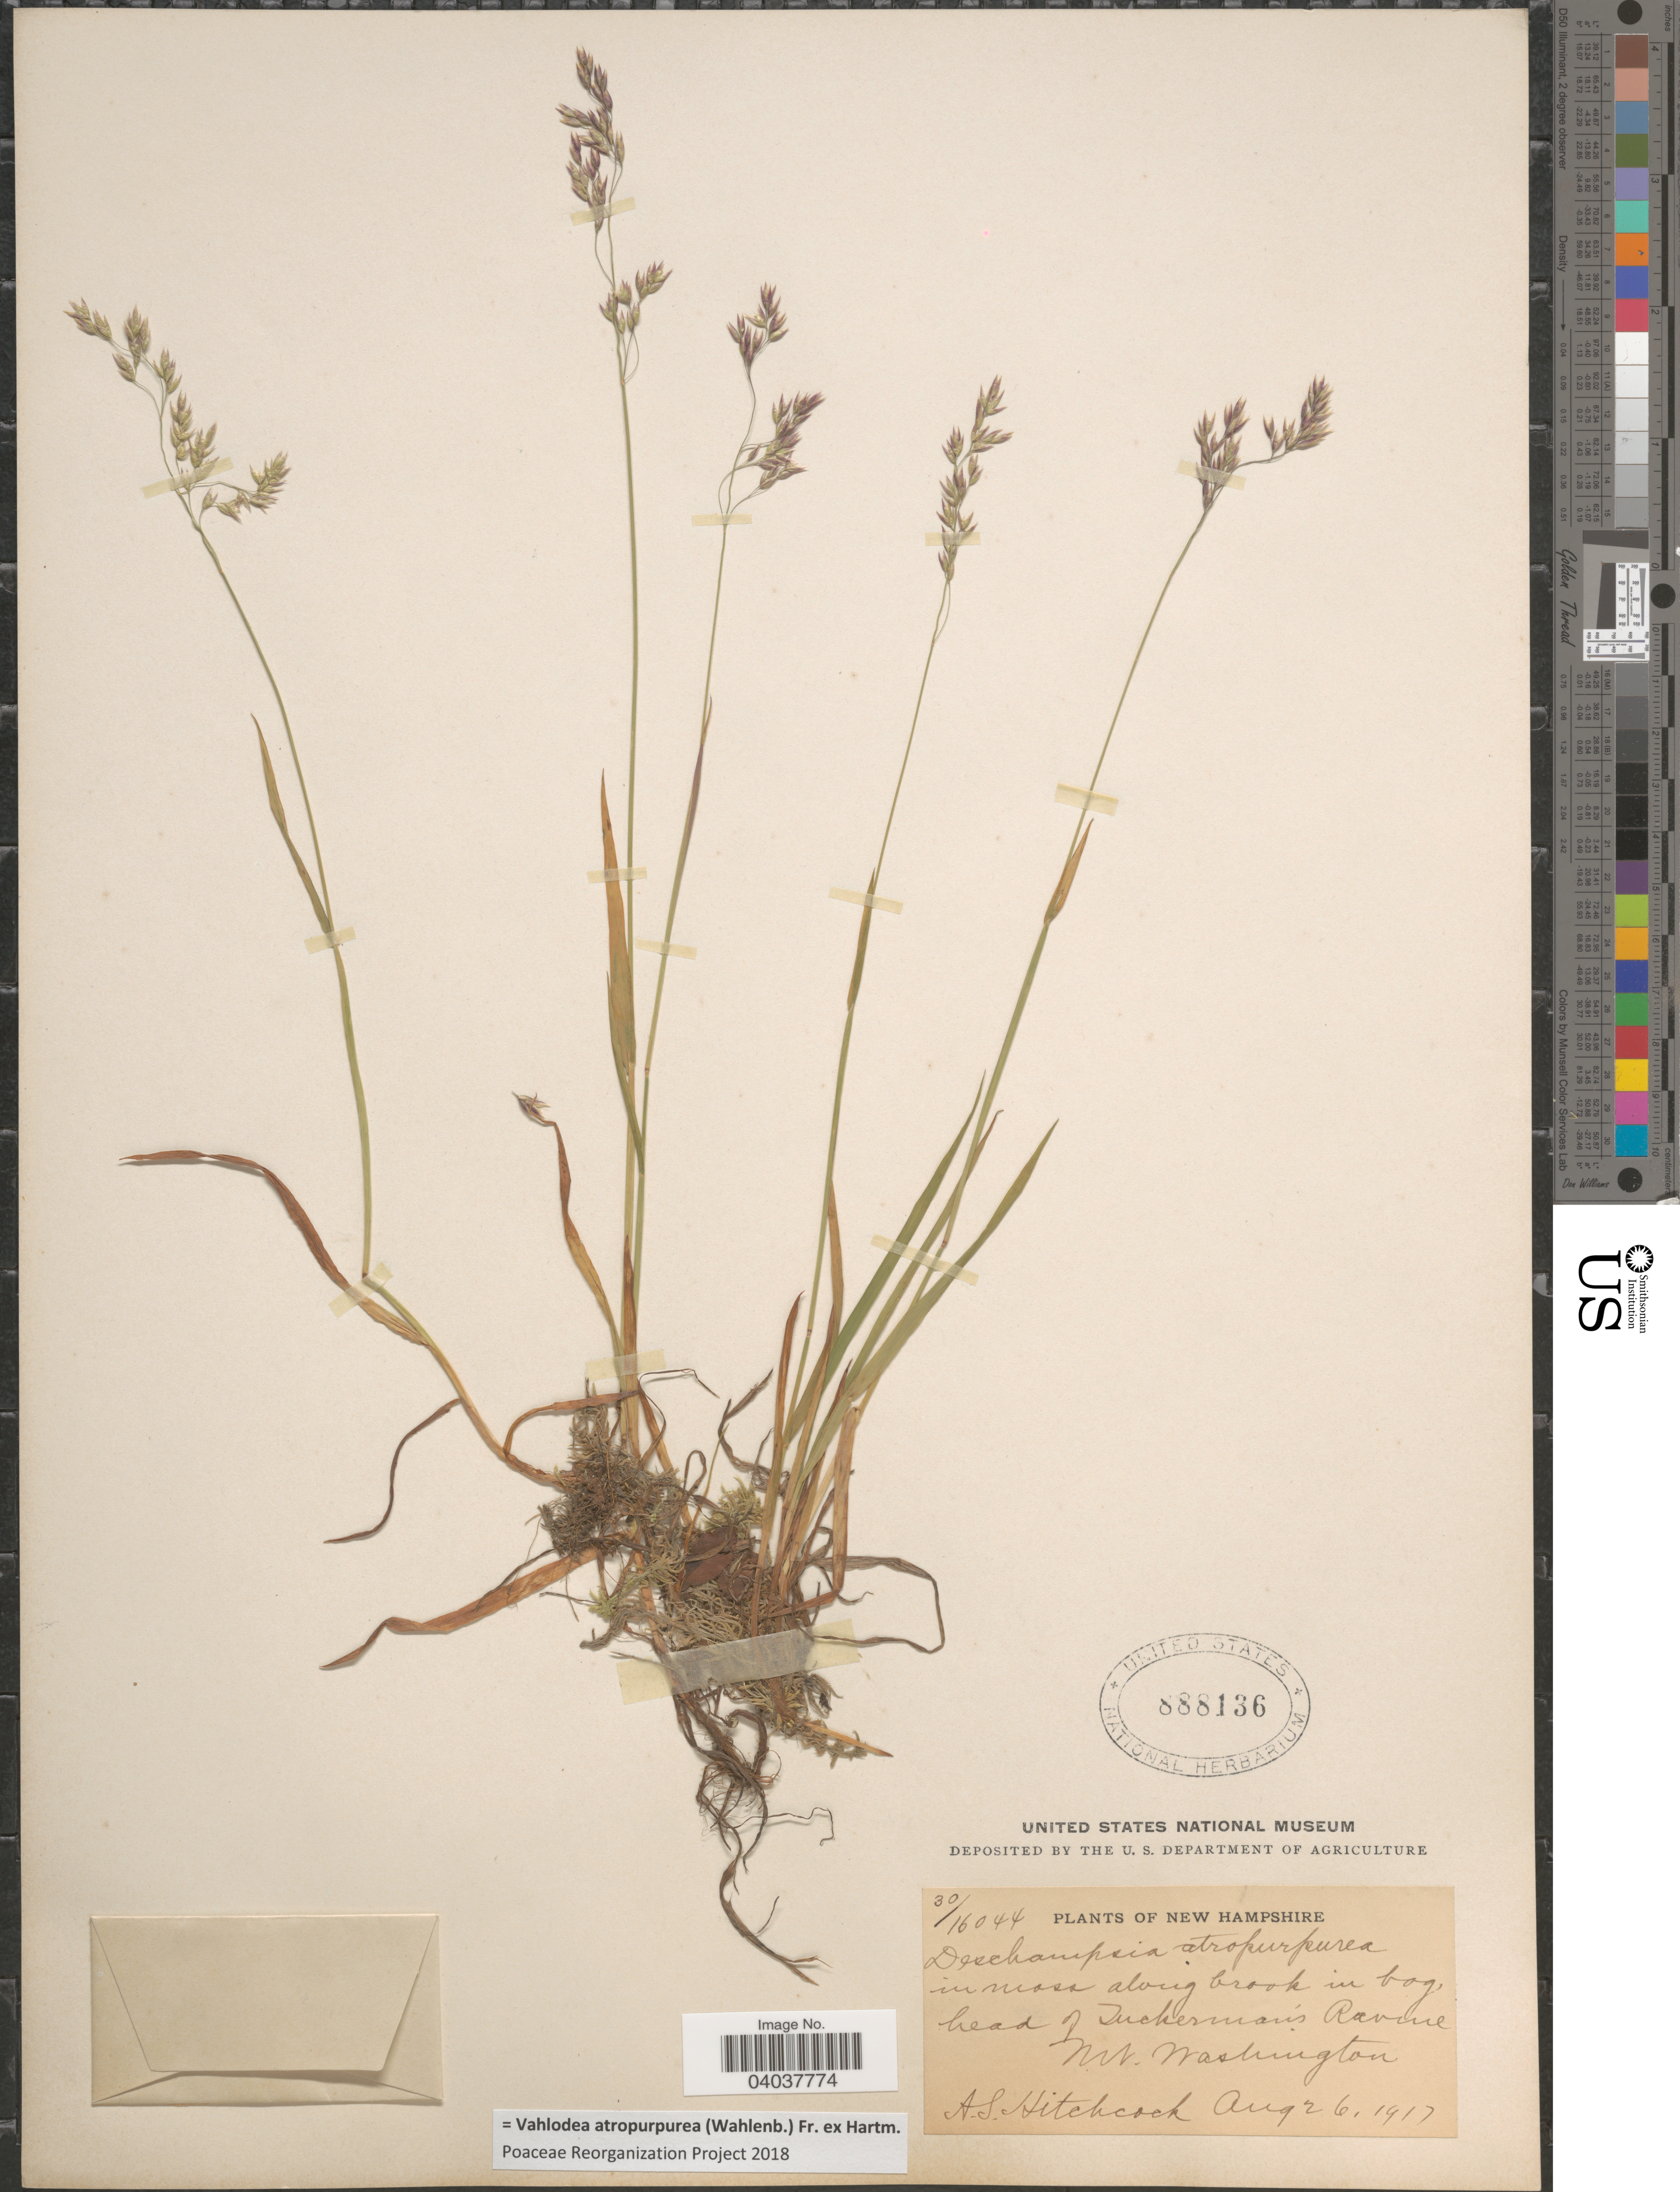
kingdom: Plantae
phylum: Tracheophyta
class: Liliopsida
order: Poales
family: Poaceae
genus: Vahlodea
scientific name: Vahlodea atropurpurea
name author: (Wahlenb.) Fr. ex Hartm.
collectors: A. S. Hitchcock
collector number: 30/16044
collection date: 1917-08-26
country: United States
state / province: New Hampshire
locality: Head of Tuckerman's Ravine. Mt. Washington.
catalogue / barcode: US 888136